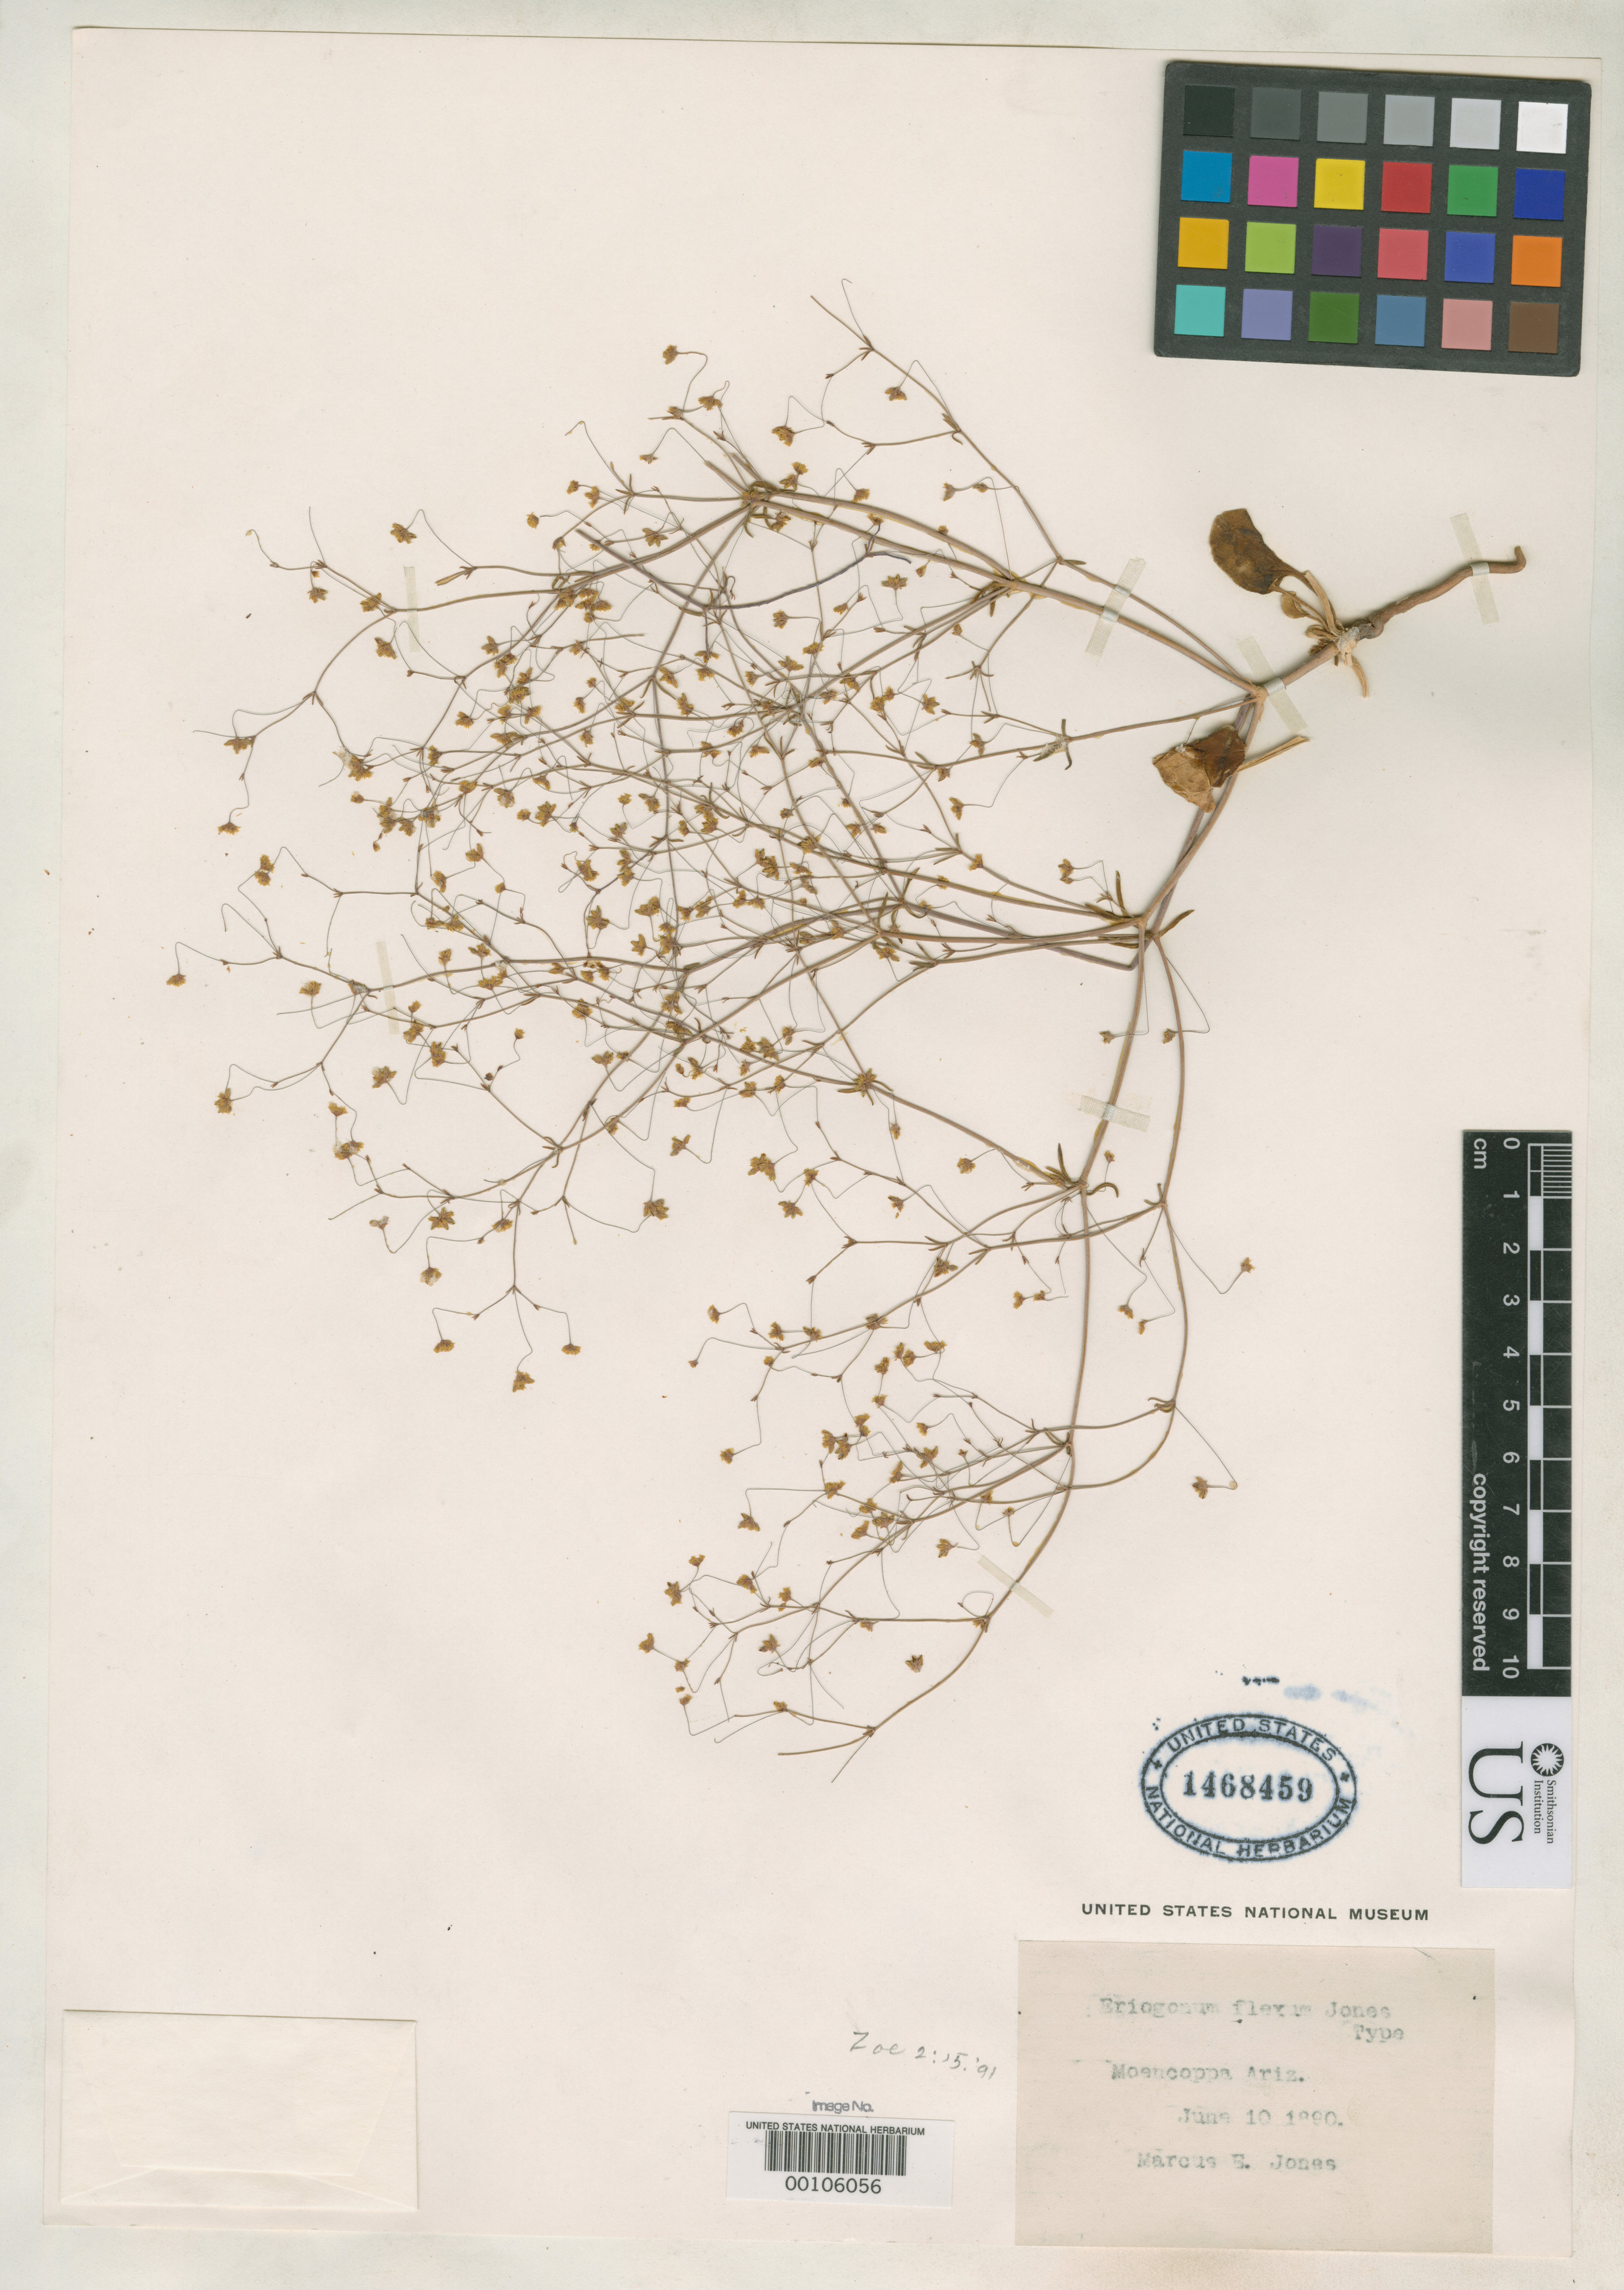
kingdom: Plantae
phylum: Tracheophyta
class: Magnoliopsida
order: Caryophyllales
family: Polygonaceae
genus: Eriogonum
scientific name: Eriogonum flexum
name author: M.E. Jones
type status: Isotype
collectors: M. E. Jones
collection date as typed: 10 Jun 1890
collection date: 1890-06-10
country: United States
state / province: Arizona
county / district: Coconino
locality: Moencoppa near Camerion.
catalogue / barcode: US 1468459